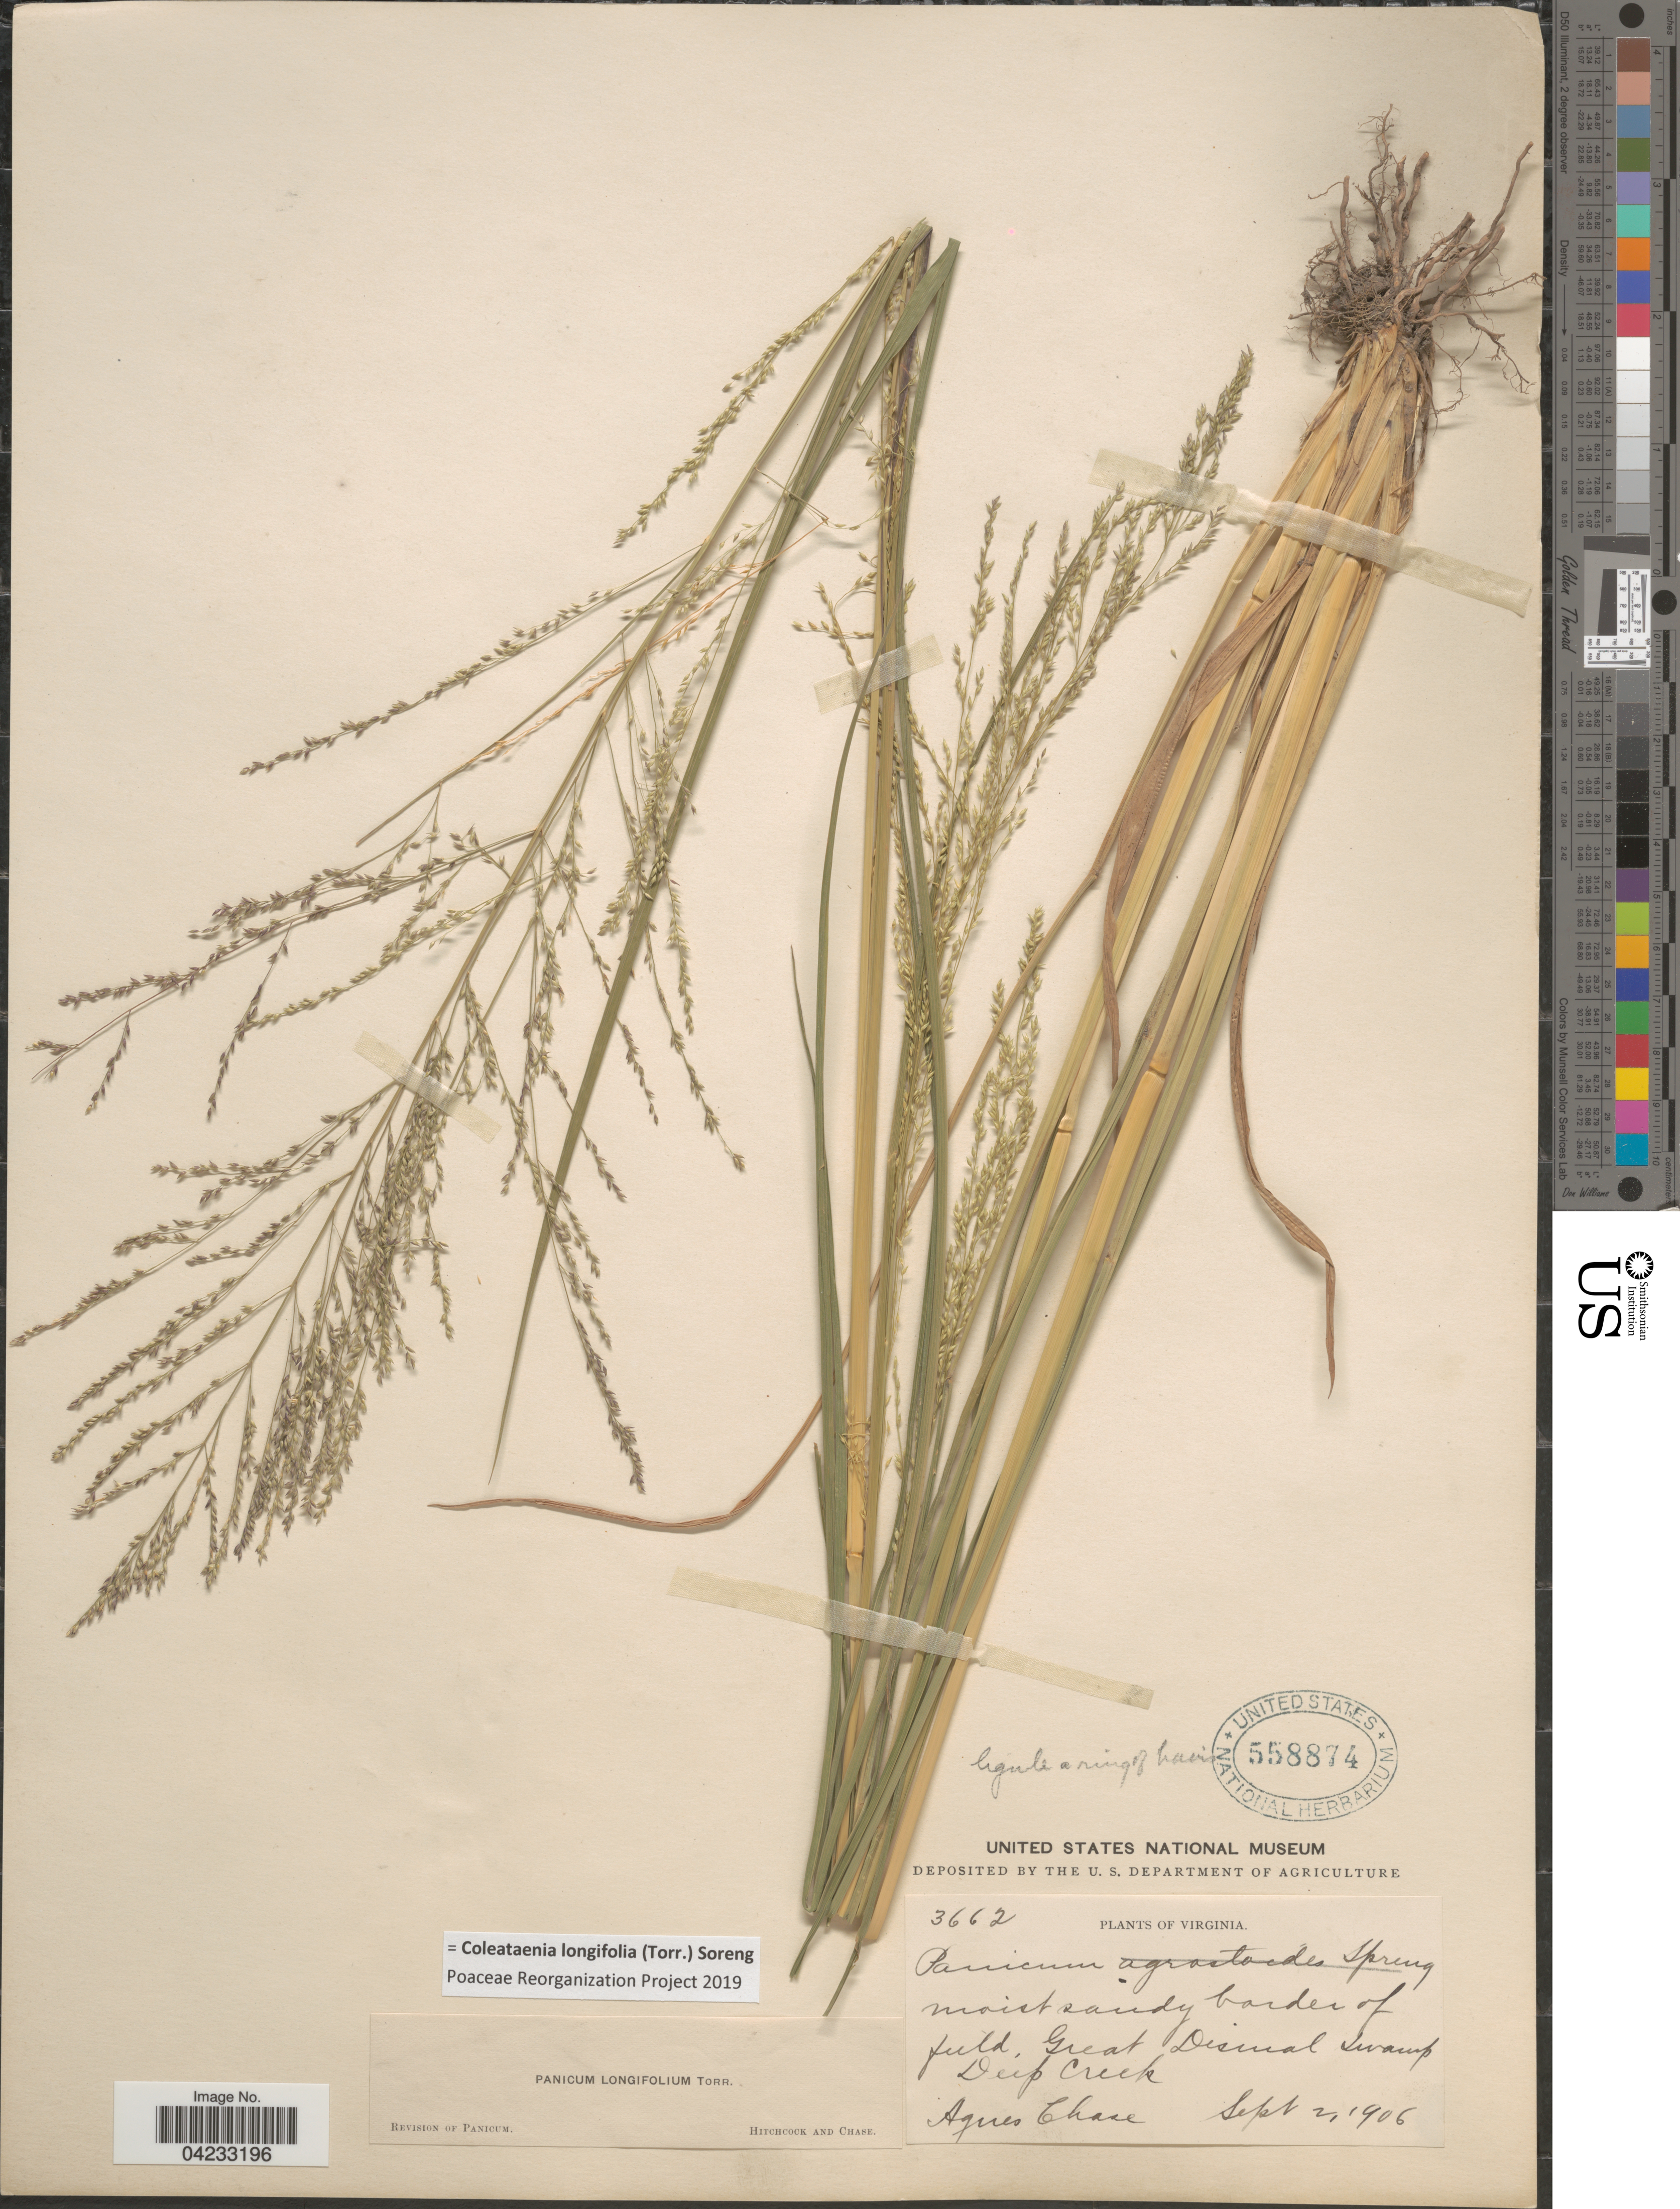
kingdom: Plantae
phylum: Tracheophyta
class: Liliopsida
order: Poales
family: Poaceae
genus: Coleataenia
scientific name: Coleataenia longifolia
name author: (Torr.) Soreng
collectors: A. Chase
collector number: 3662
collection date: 1906-09-02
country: United States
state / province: Virginia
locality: Moist sandy border of field, Great Dismal Swamp. Deep Creek.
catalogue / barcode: US 558874